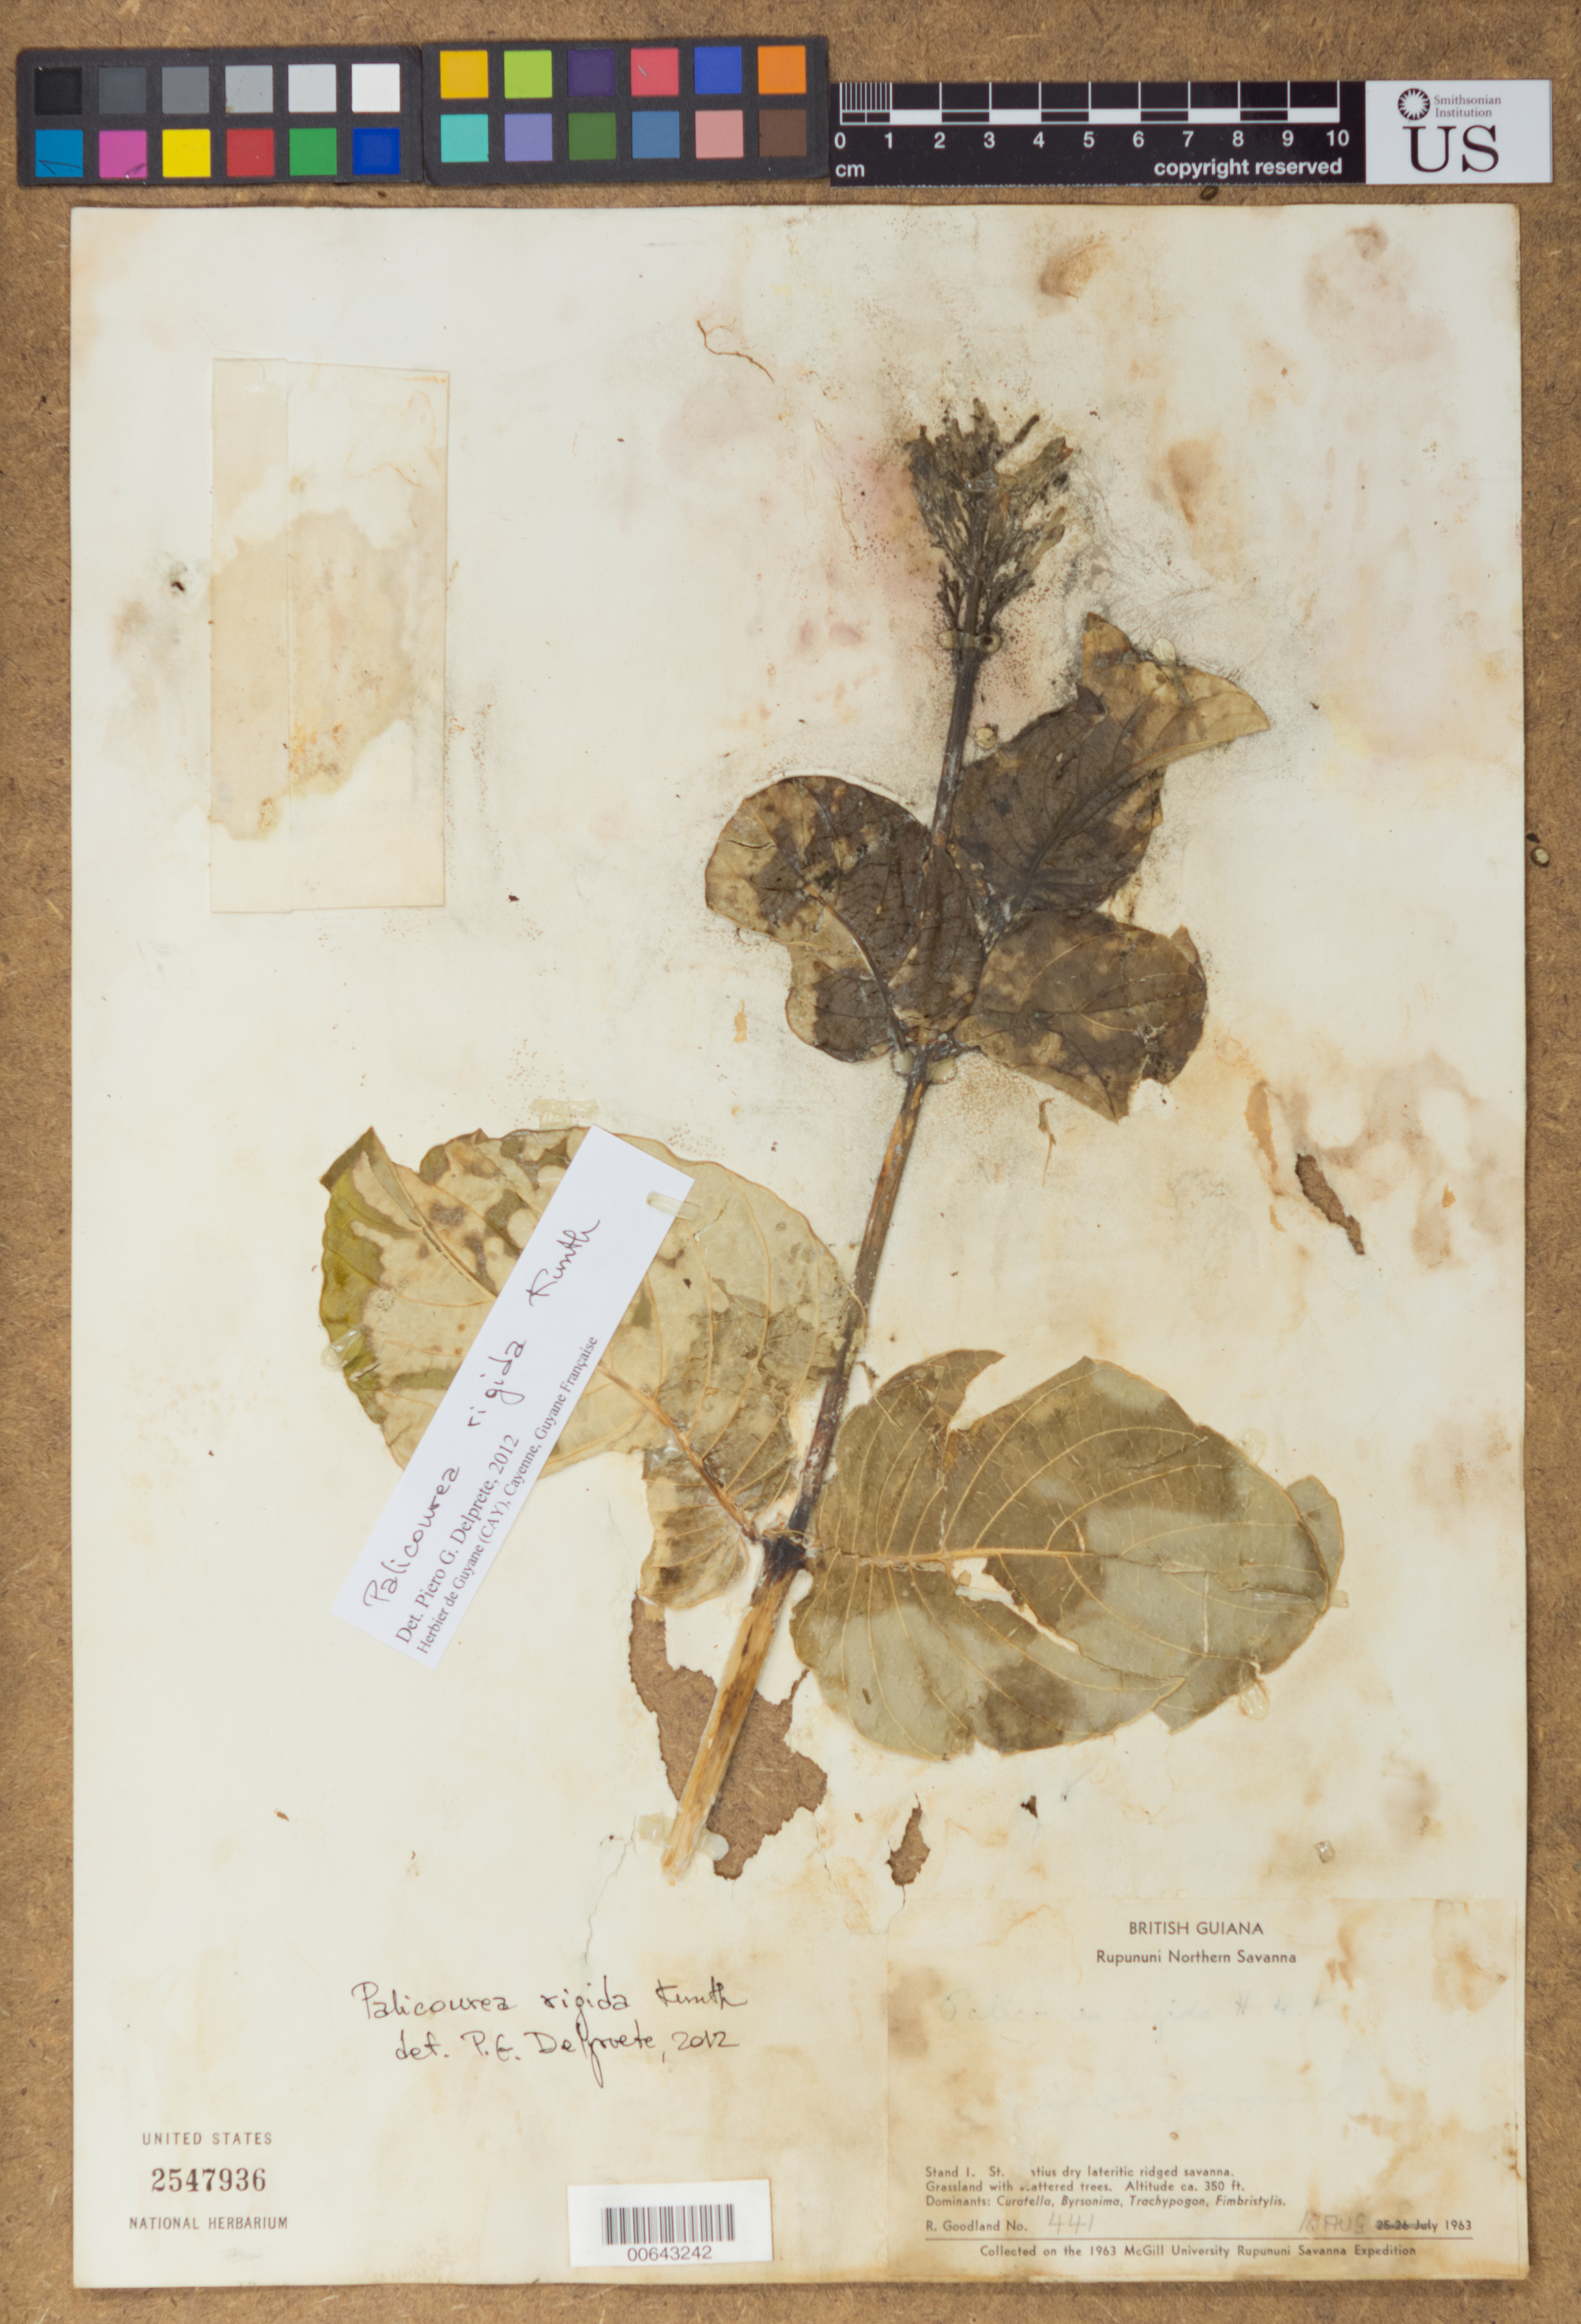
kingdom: Plantae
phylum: Tracheophyta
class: Magnoliopsida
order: Gentianales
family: Rubiaceae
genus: Palicourea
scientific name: Palicourea rigida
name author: Kunth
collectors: R. Goodland & P. Maycock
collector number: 441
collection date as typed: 16-Aug-63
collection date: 1963-08-16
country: Guyana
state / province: U. Takutu-U. Essequibo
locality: Rupununi Northern Savanna, St. Ignatius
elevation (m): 107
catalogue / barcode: US 2547936